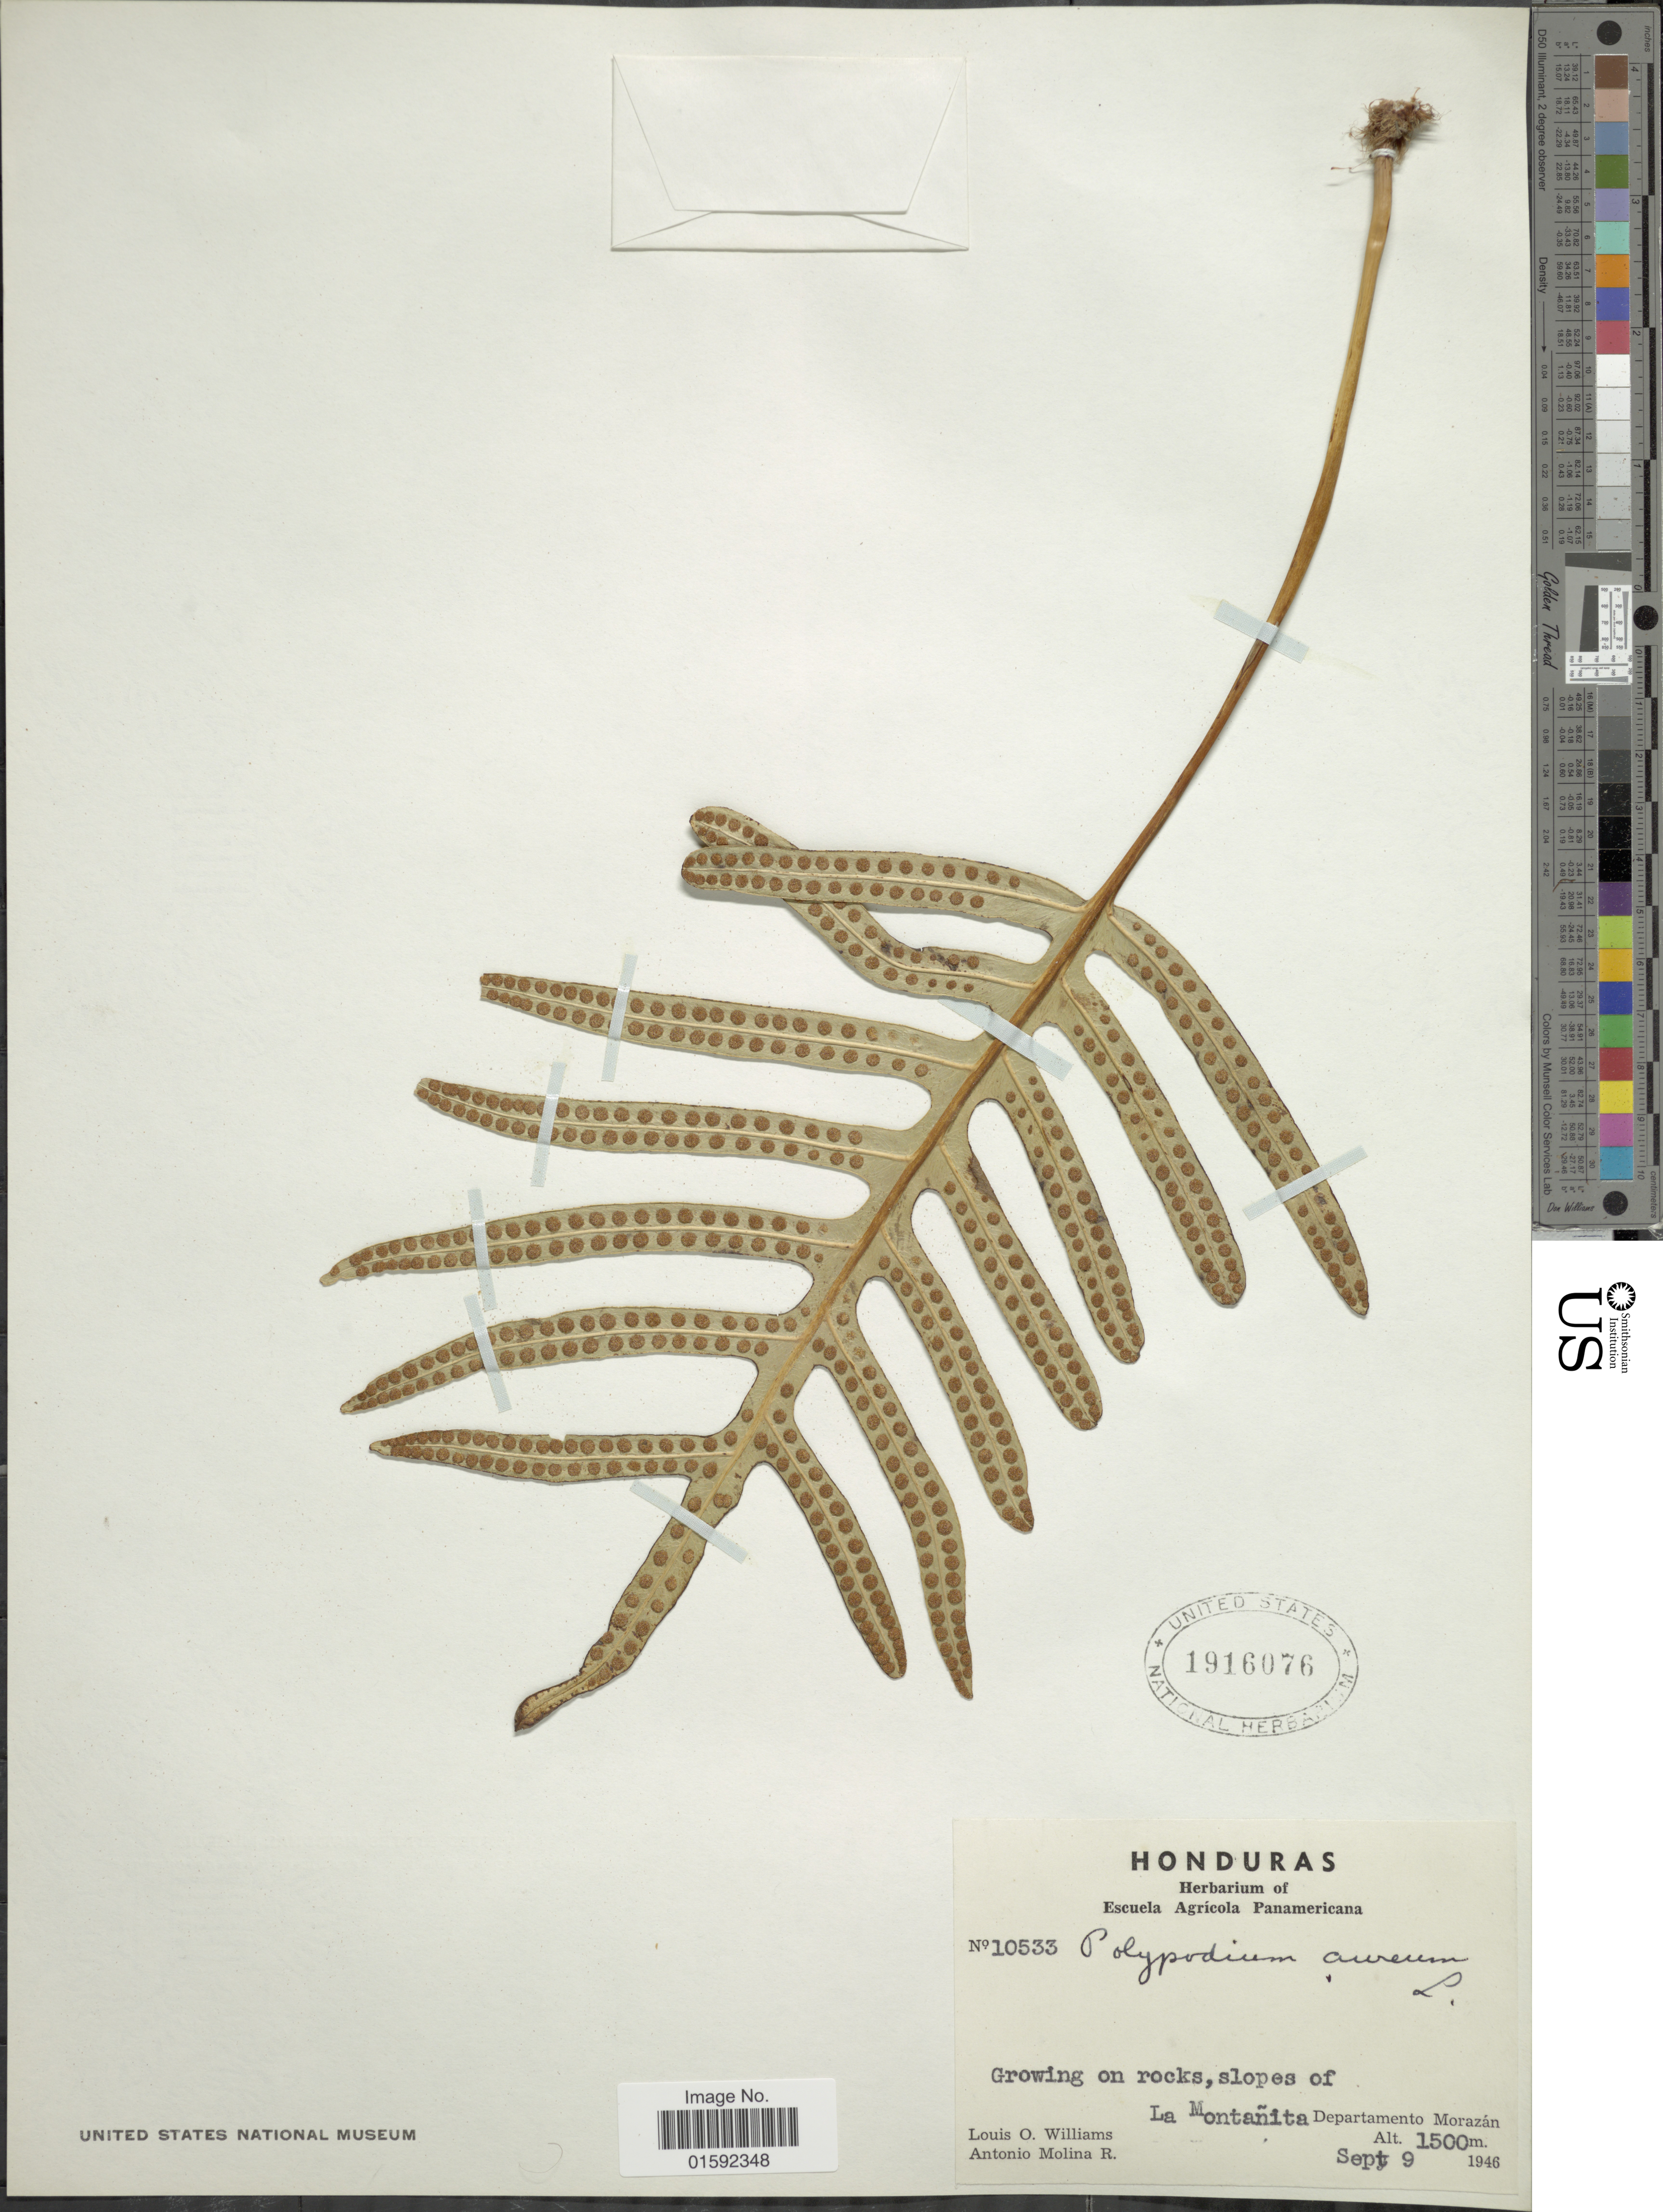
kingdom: Plantae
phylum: Tracheophyta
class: Polypodiopsida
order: Polypodiales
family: Polypodiaceae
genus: Phlebodium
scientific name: Phlebodium pseudoaureum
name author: (Cav.) Lellinger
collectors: L. O. Williams & A. Molina R.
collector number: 10533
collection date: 1946-09-09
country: Honduras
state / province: Fco. Morazán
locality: Honduras, slopes of La Montañita, departamento Morazán.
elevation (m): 1500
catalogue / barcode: US 1916076